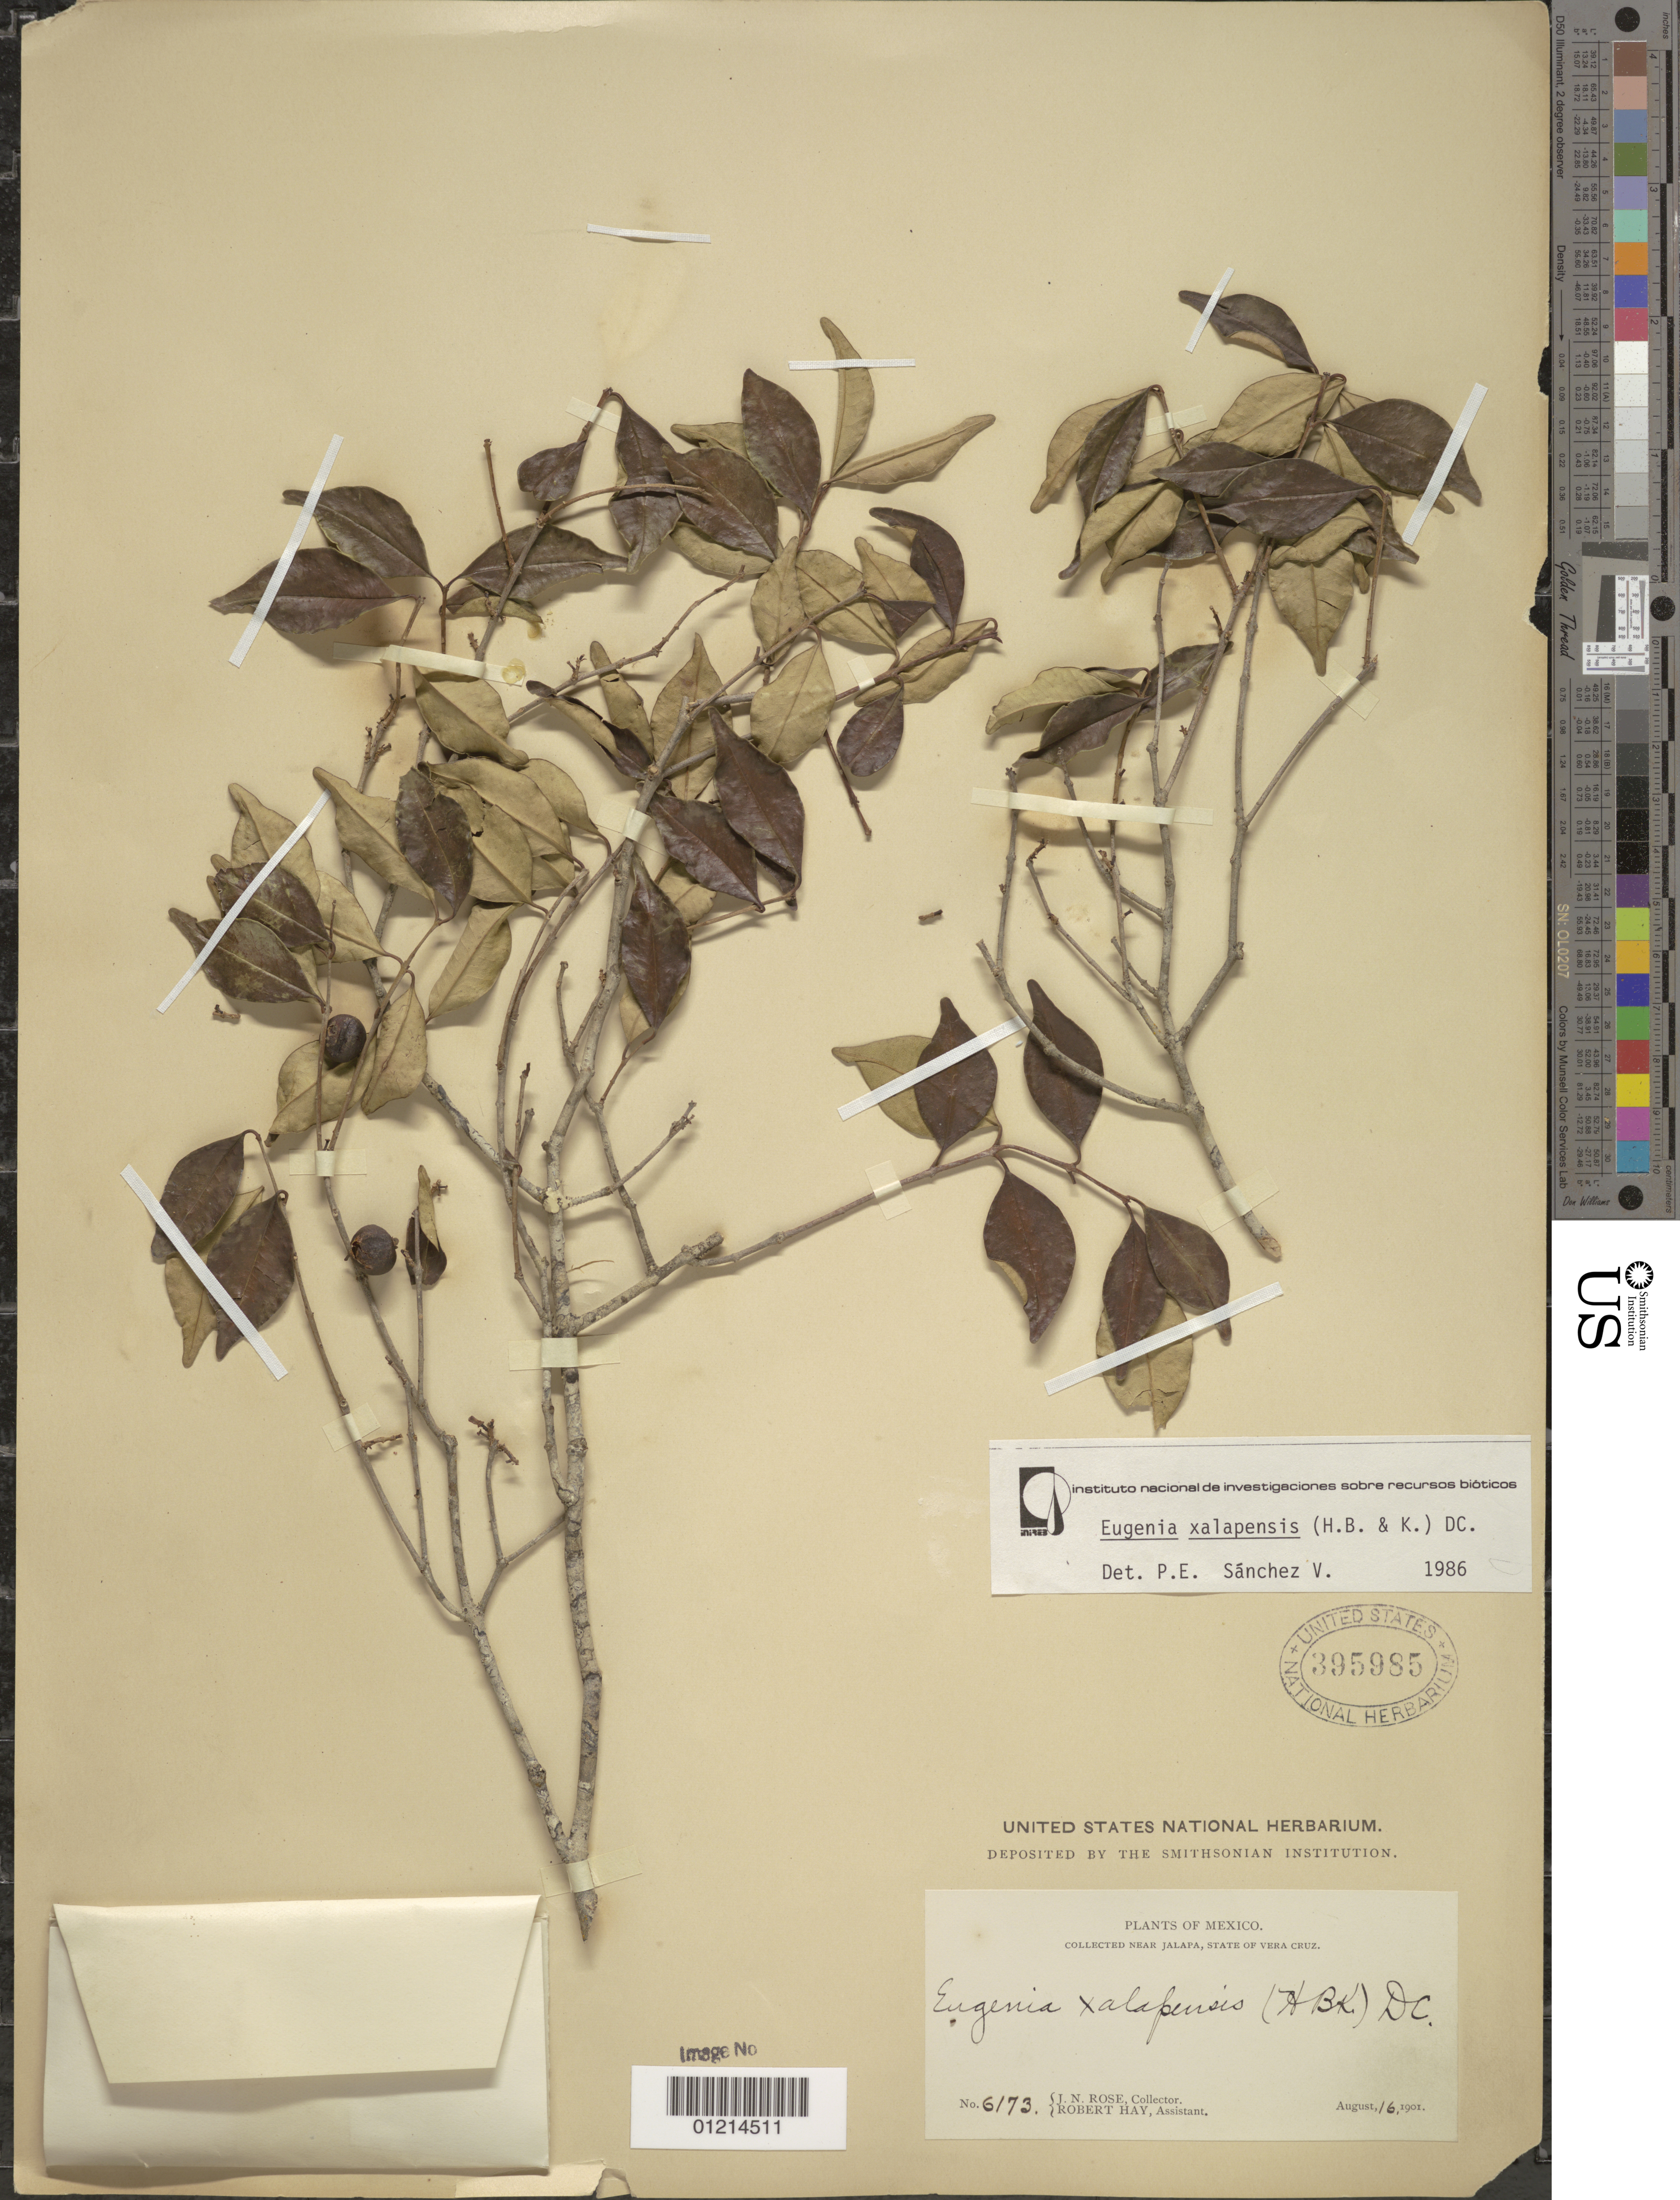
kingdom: Plantae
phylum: Tracheophyta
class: Magnoliopsida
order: Myrtales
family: Myrtaceae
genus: Eugenia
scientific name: Eugenia xalapensis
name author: (Kunth) DC.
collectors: J. N. Rose & R. Hay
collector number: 6173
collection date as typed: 16 Aug 1901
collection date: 1901-08-16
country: Mexico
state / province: Veracruz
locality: Near Jalapa, State of Veracruz.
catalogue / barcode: US 395985